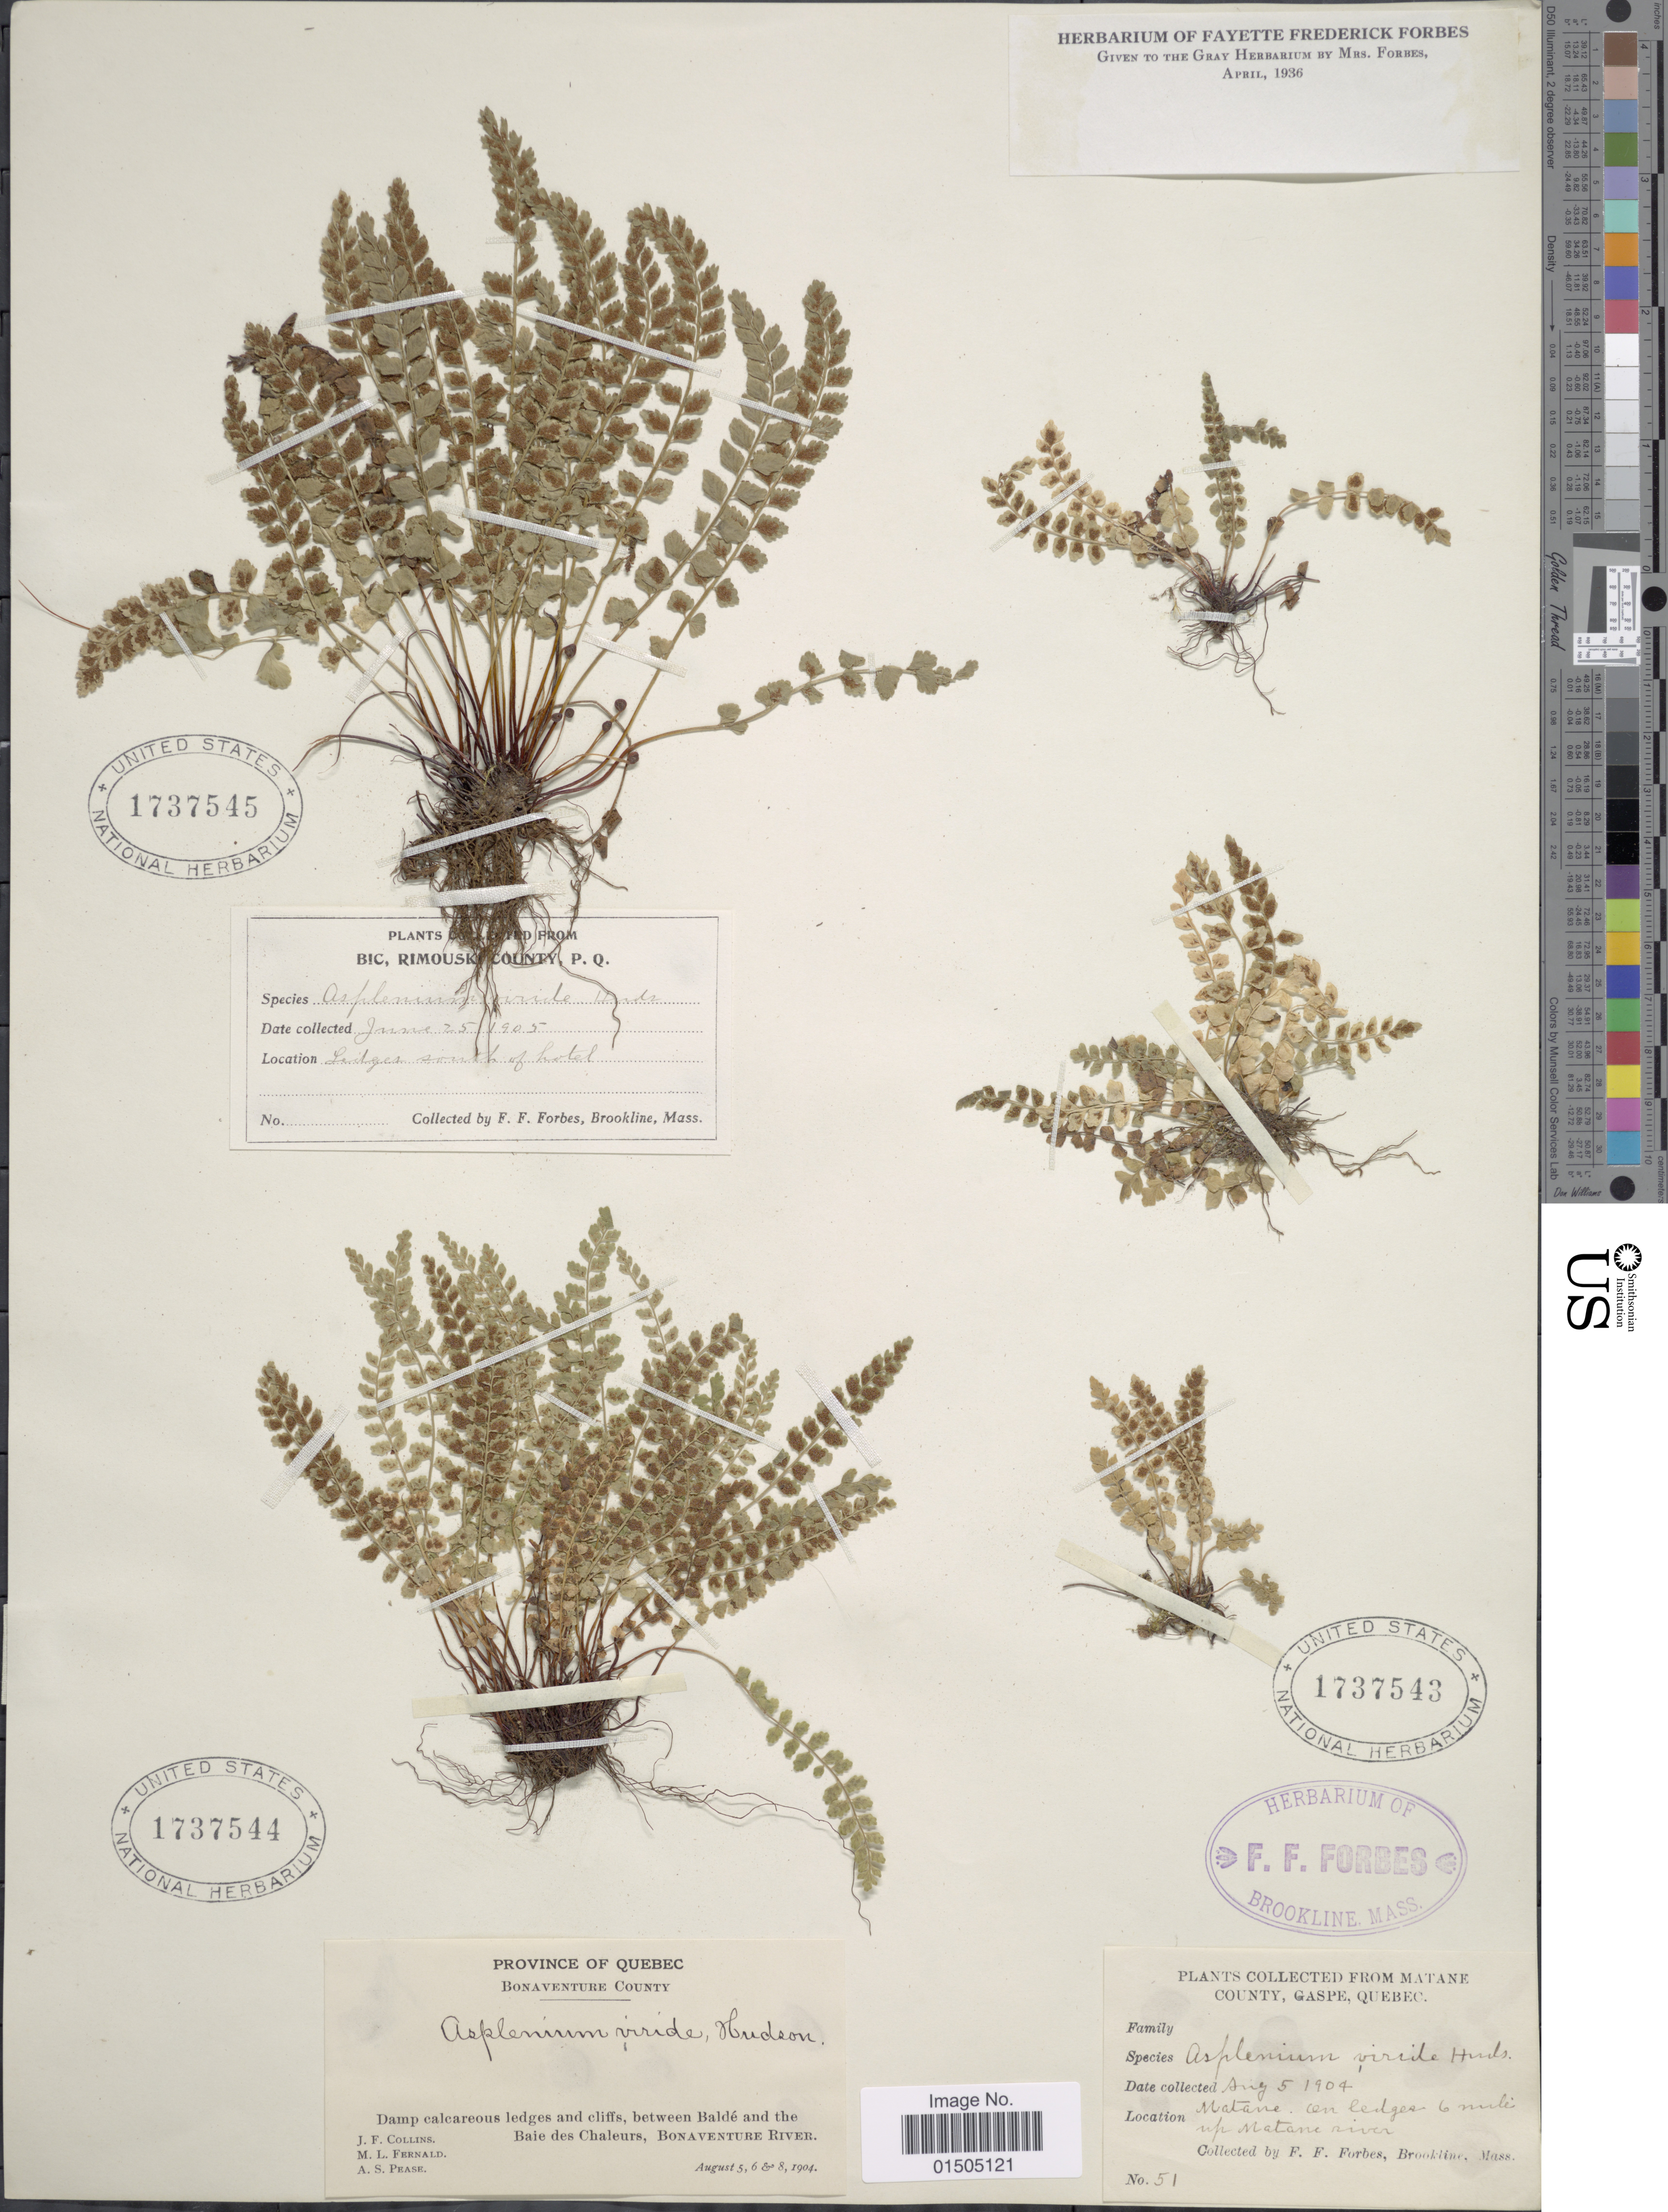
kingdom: Plantae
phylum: Tracheophyta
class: Polypodiopsida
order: Polypodiales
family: Aspleniaceae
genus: Asplenium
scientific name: Asplenium trichomanes-ramosum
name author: L.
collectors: J. Collins, M. L. Fernald & A. S. Pease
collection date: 1904-08-05/1904-08-08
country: Canada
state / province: Quebec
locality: Bonaventure County. Damp calcareous ledges and cliffs, between Baldé and the Baie des Chaleurs, Bonaventure River.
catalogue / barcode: US 1737544-2